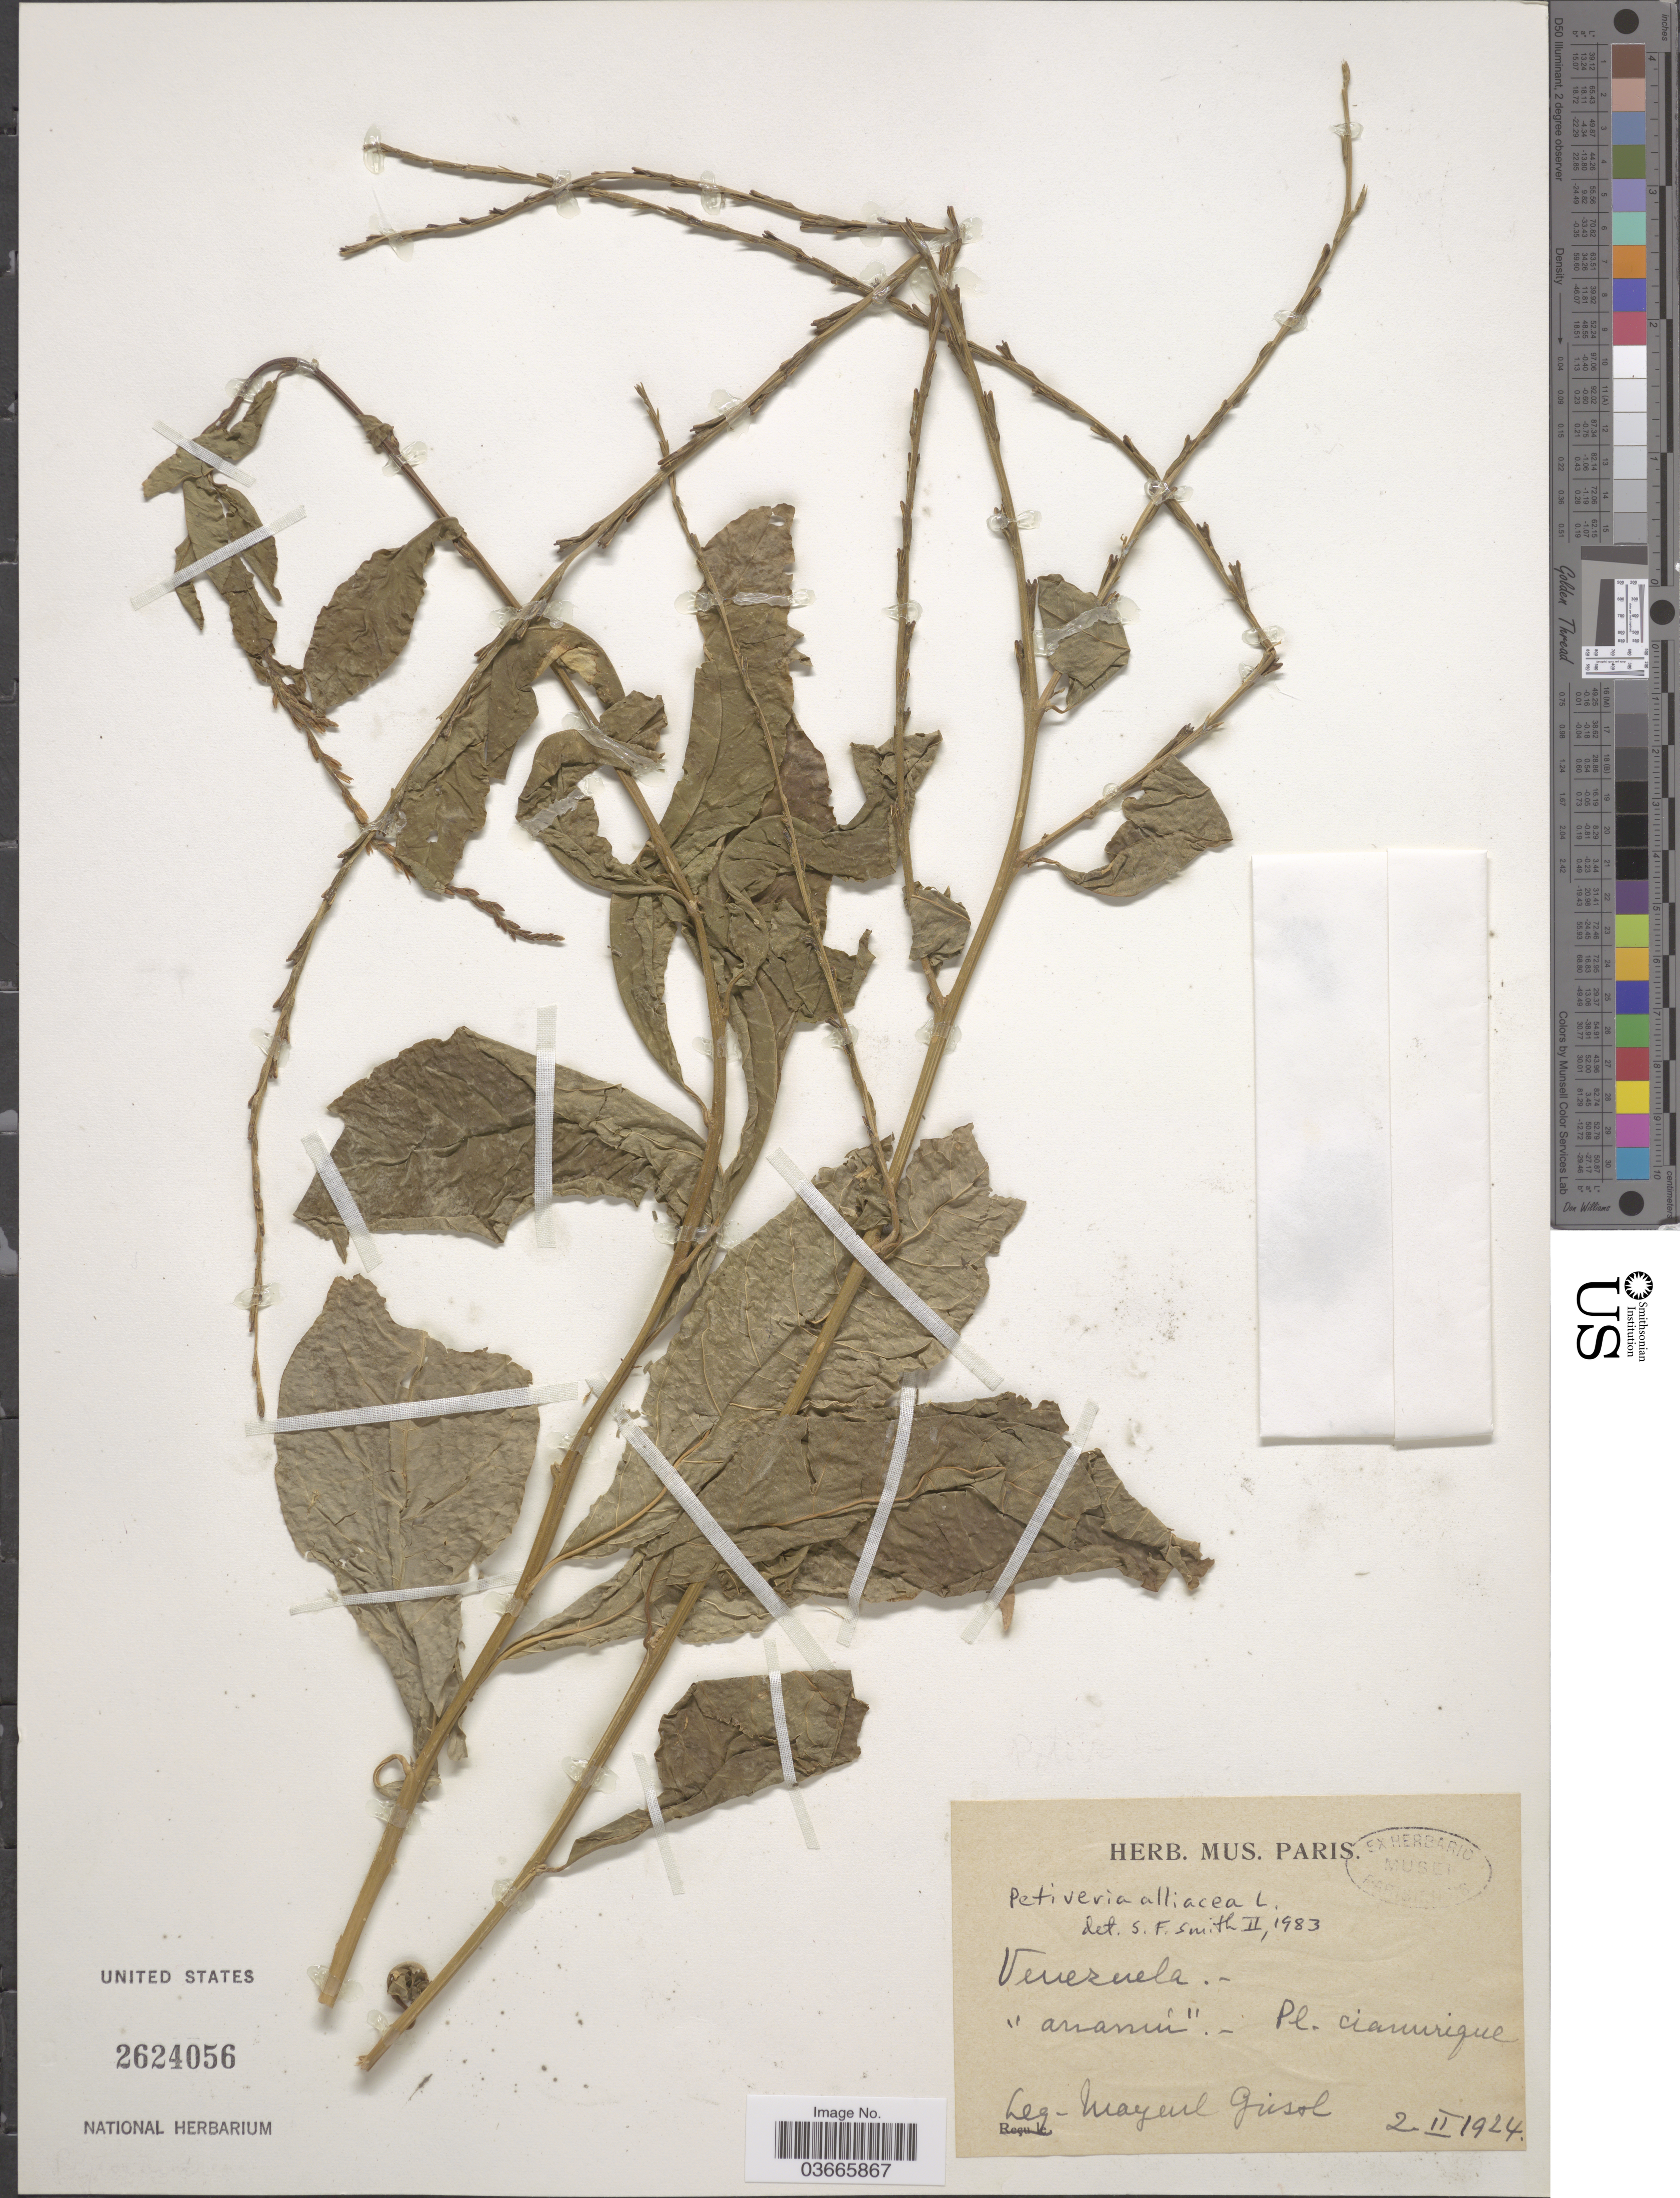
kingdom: Plantae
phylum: Tracheophyta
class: Magnoliopsida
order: Caryophyllales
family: Phytolaccaceae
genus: Petiveria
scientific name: Petiveria alliacea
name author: L.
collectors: M. Grisol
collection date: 1924-02-02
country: Venezuela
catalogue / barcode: US 2624056